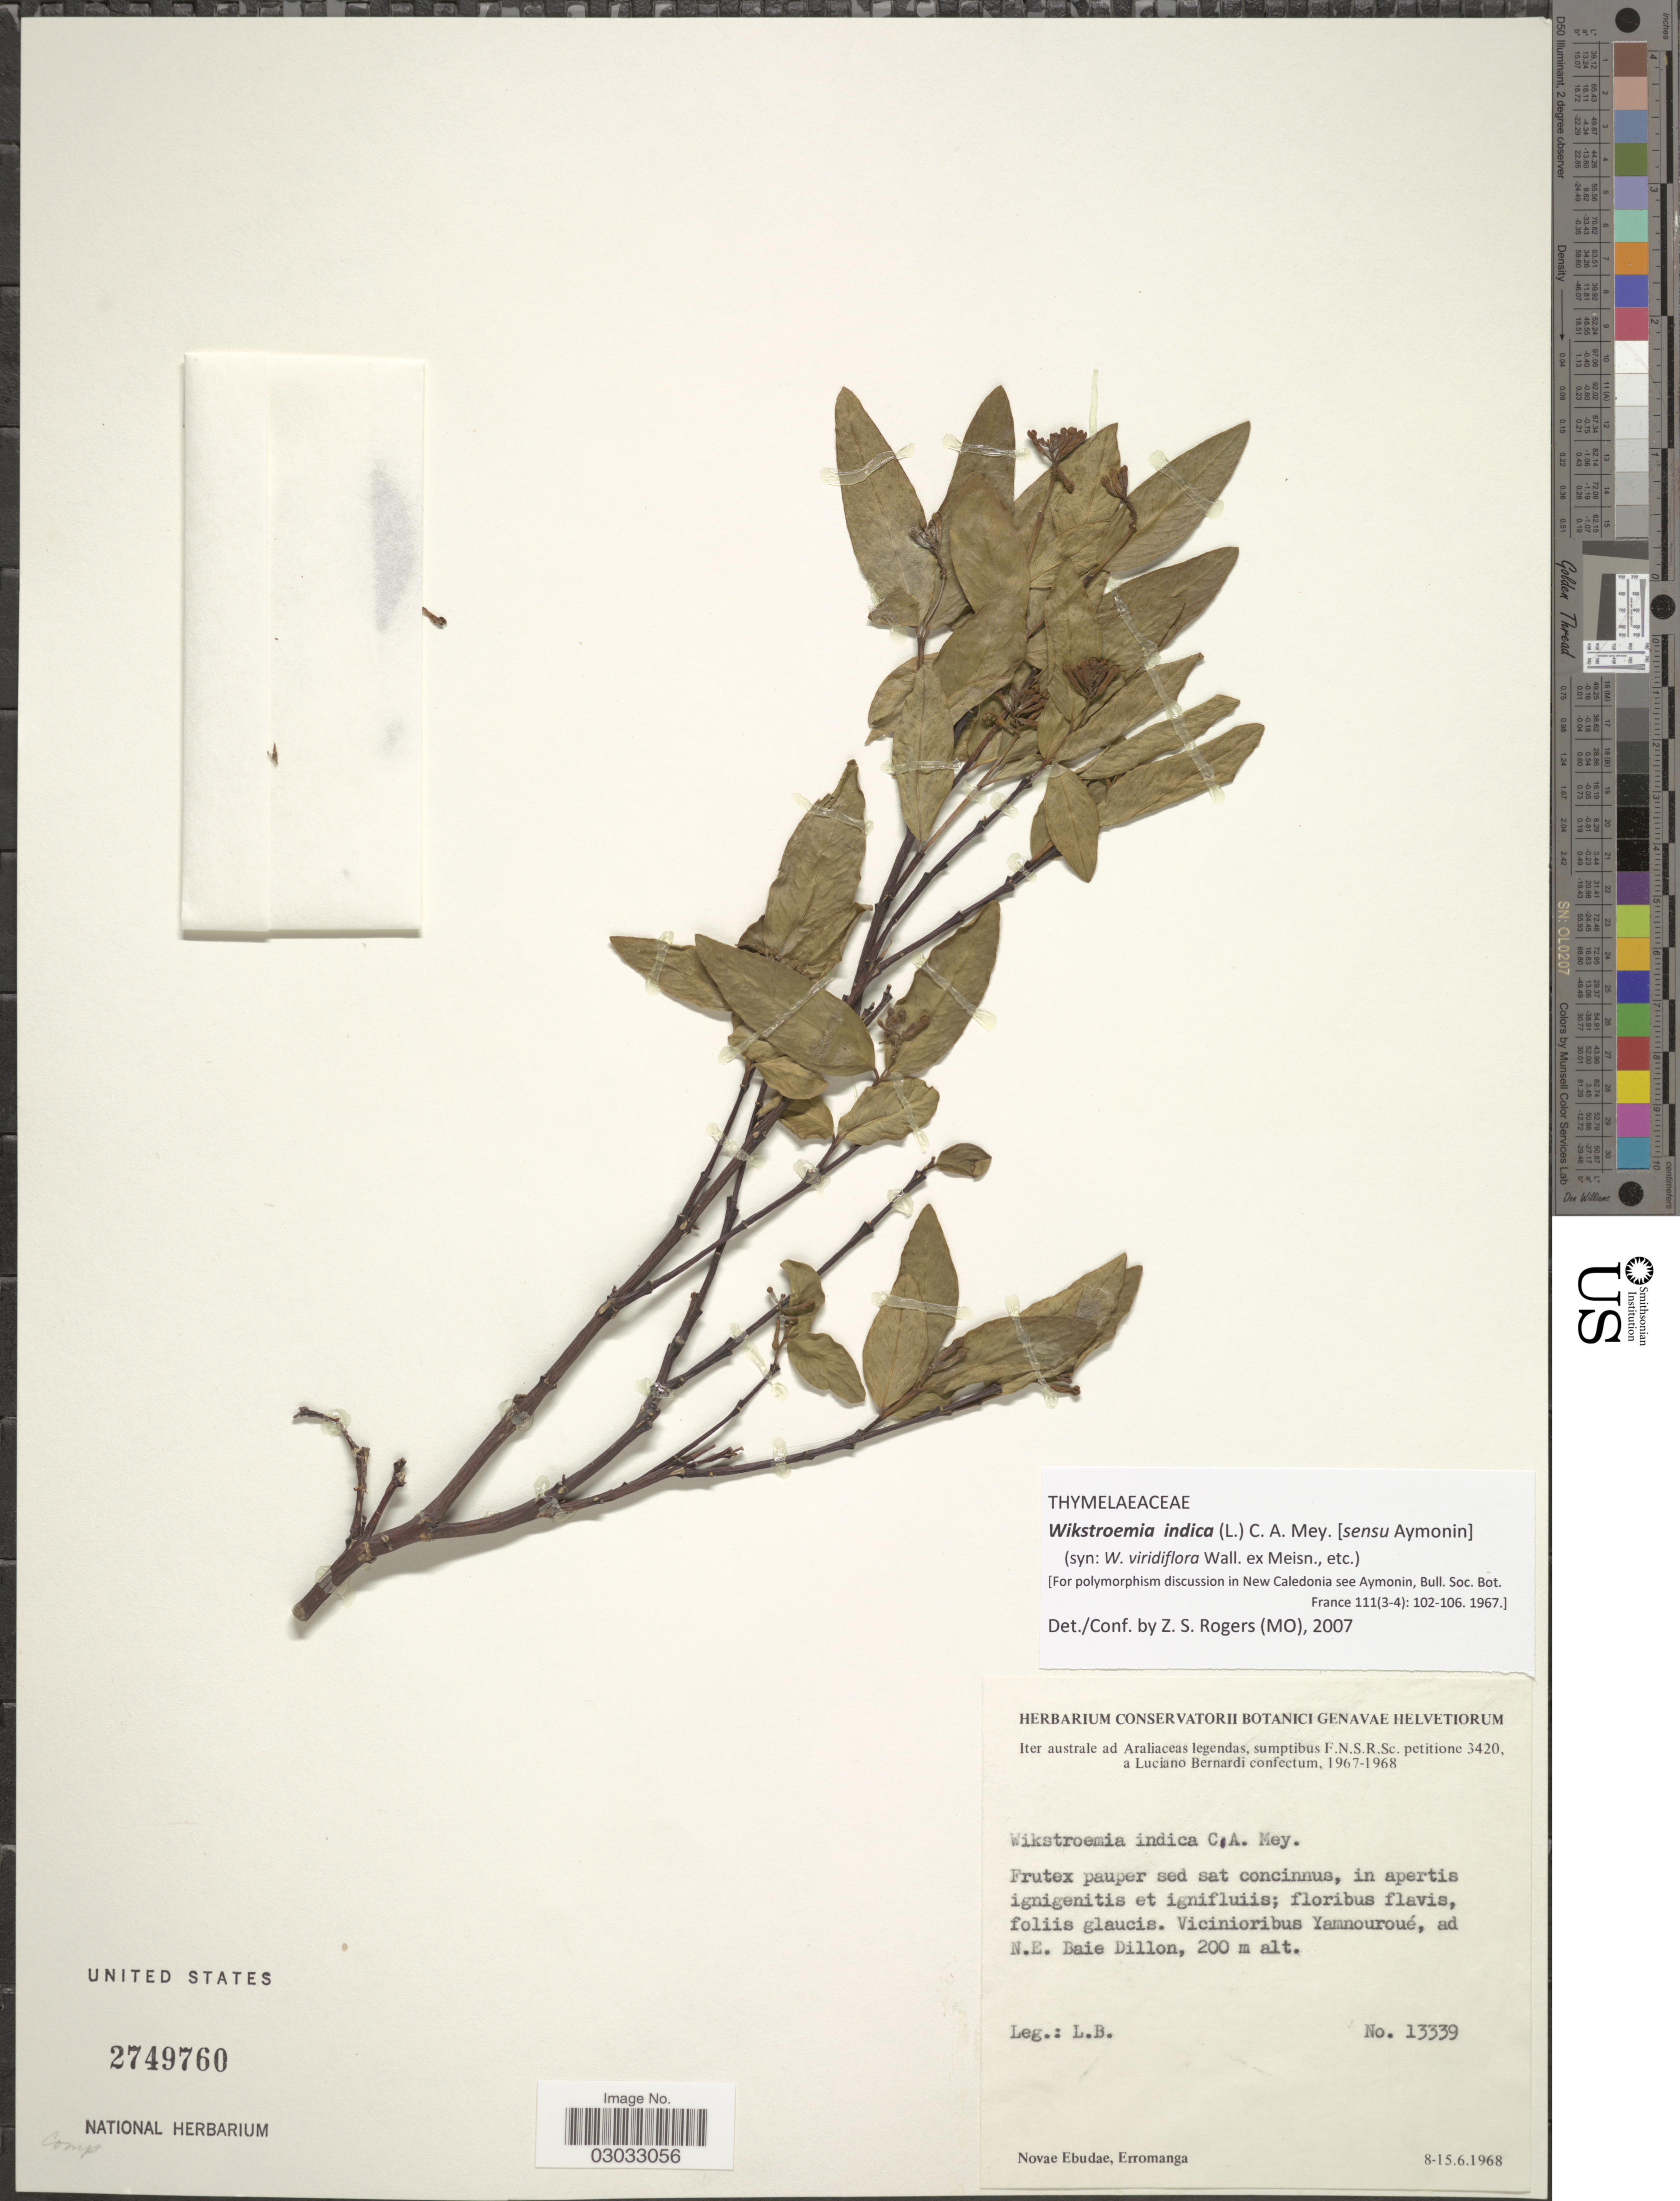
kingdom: Plantae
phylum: Tracheophyta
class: Magnoliopsida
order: Malvales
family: Thymelaeaceae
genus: Wikstroemia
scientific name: Wikstroemia indica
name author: (L.) C.A. Mey.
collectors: L. Bernardi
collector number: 13339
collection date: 1967/1968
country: Vanuatu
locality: Vicinioribus Yamnouroué, ad N.E. Baie Dillon.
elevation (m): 200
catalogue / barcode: US 2749760